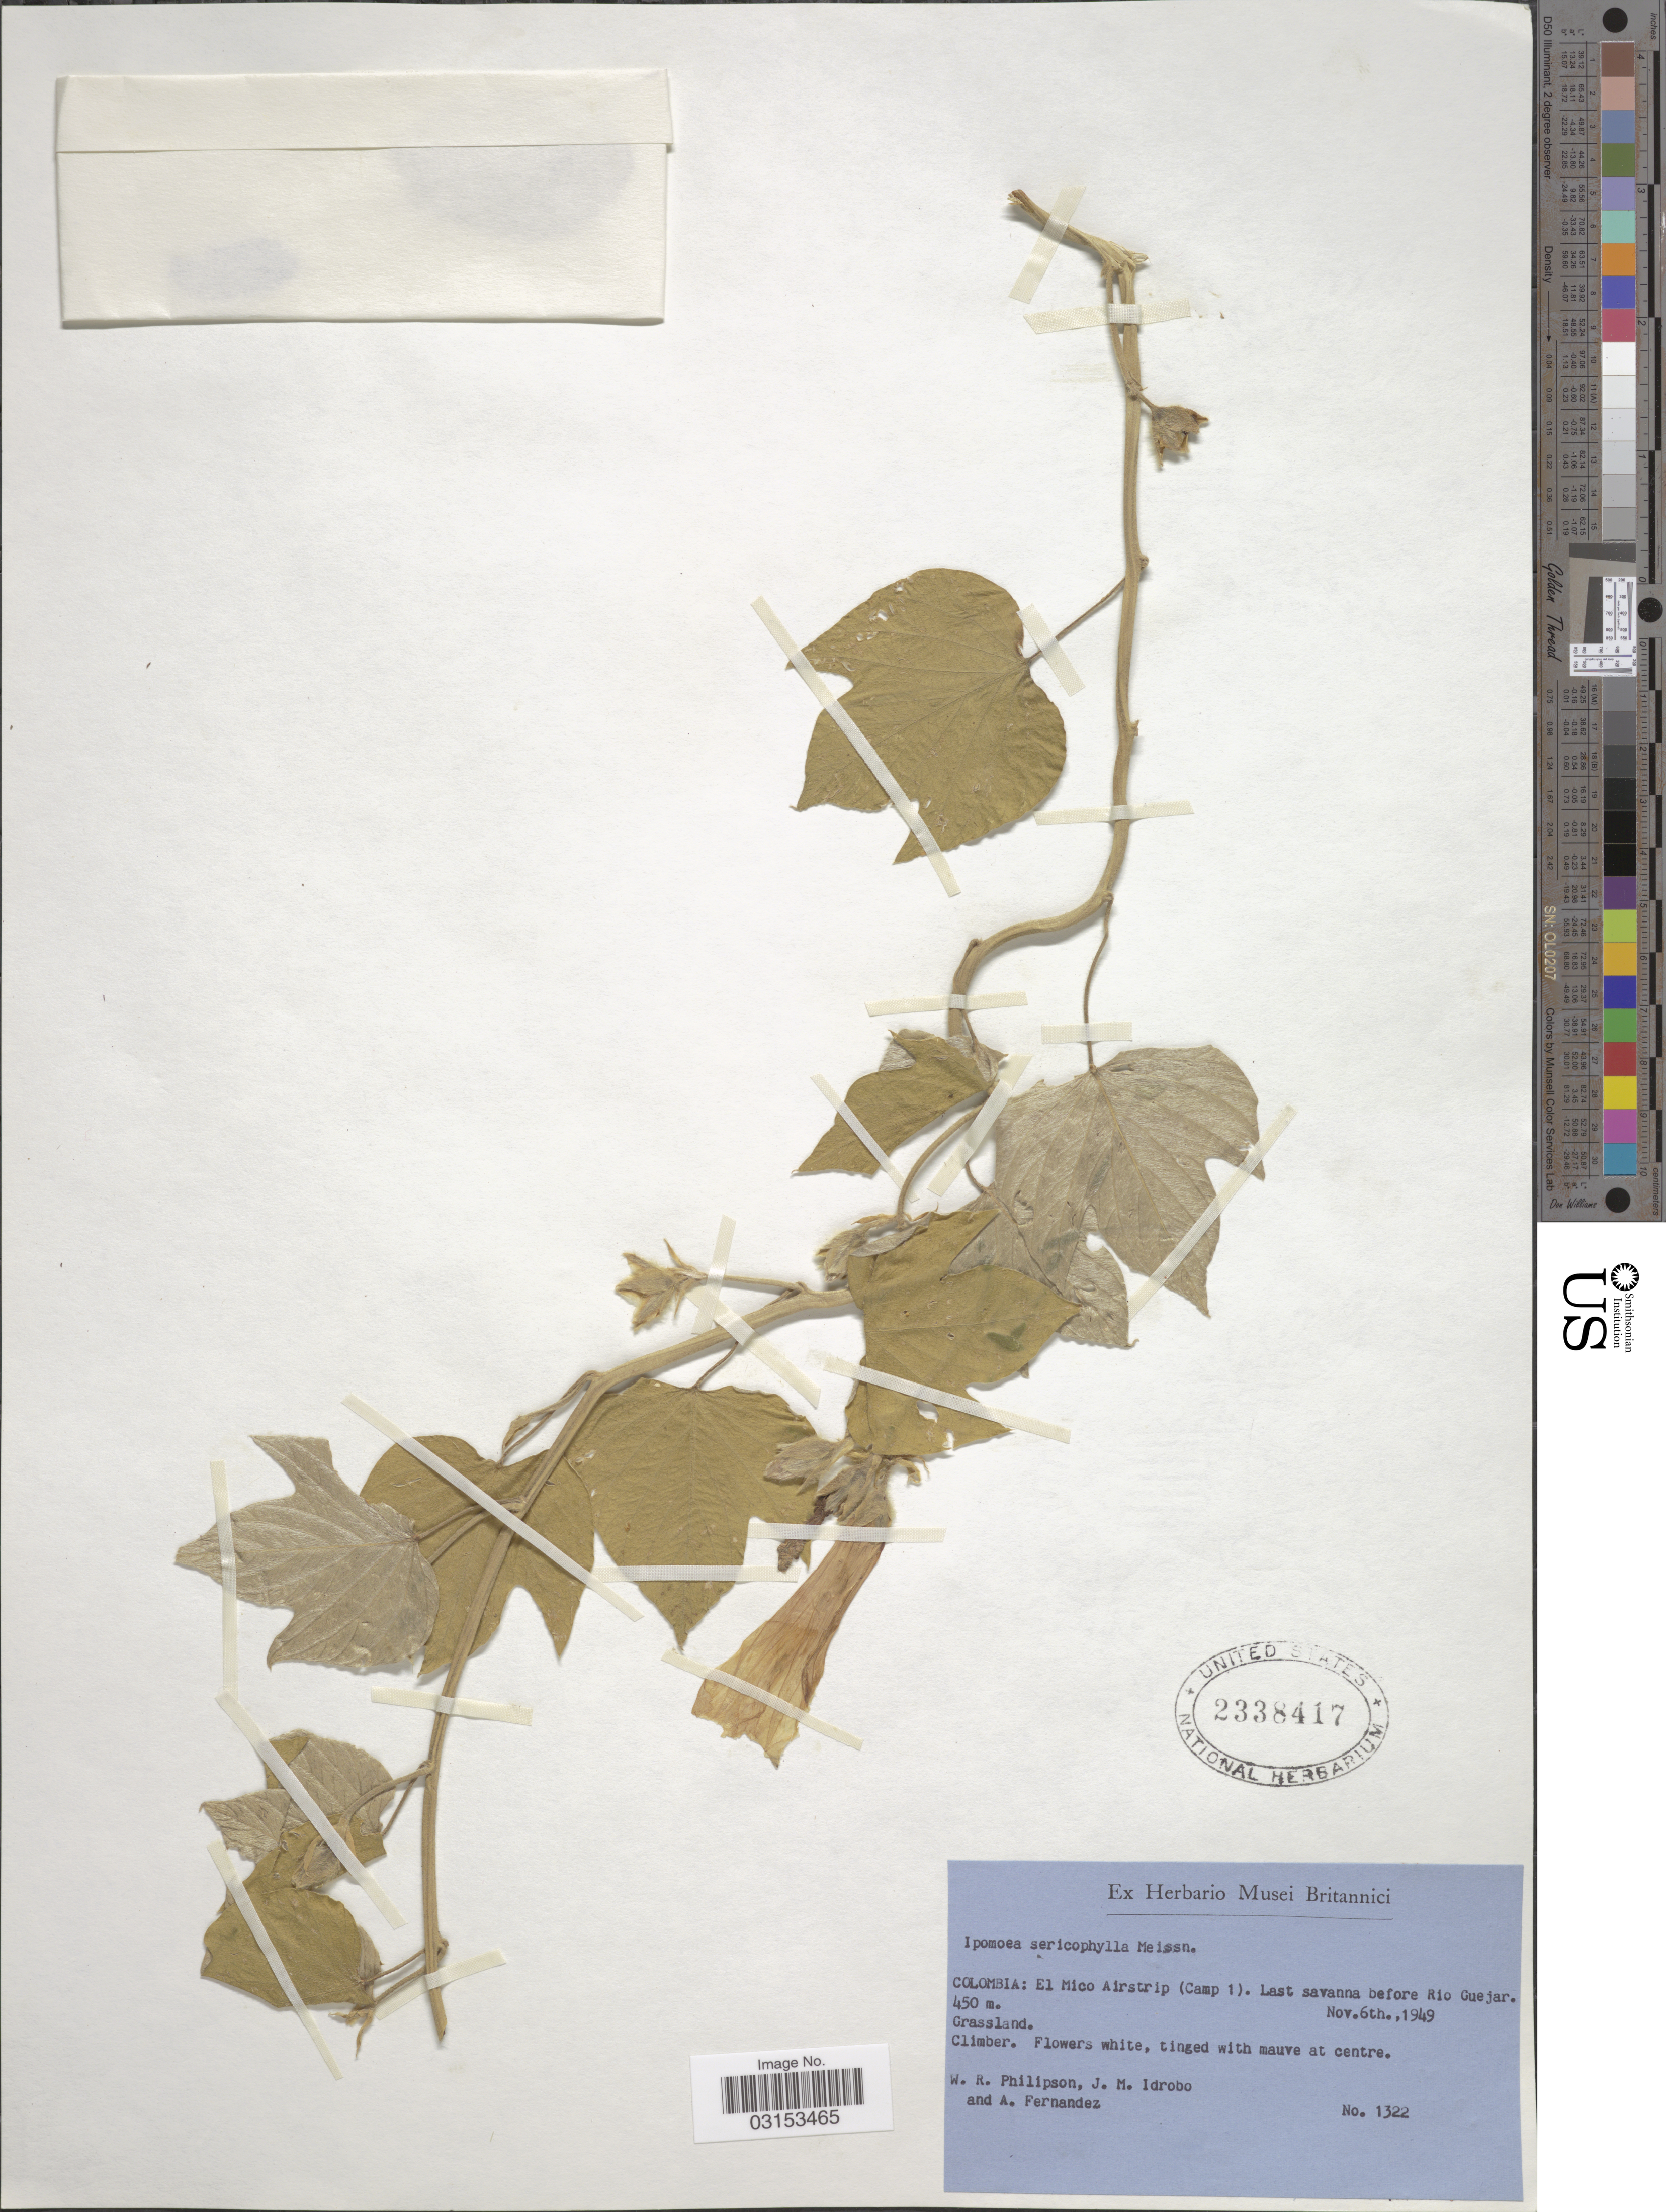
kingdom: Plantae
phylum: Tracheophyta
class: Magnoliopsida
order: Solanales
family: Convolvulaceae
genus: Ipomoea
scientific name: Ipomoea sericophylla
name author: Meisn.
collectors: W. R. Philipson, J. M. Idrobo & A. Fernandez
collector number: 1322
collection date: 1949-11-06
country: Colombia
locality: El Mico Airstrip (Camp 1). Las savanna before Rio Guejar.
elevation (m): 450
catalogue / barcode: US 2338417